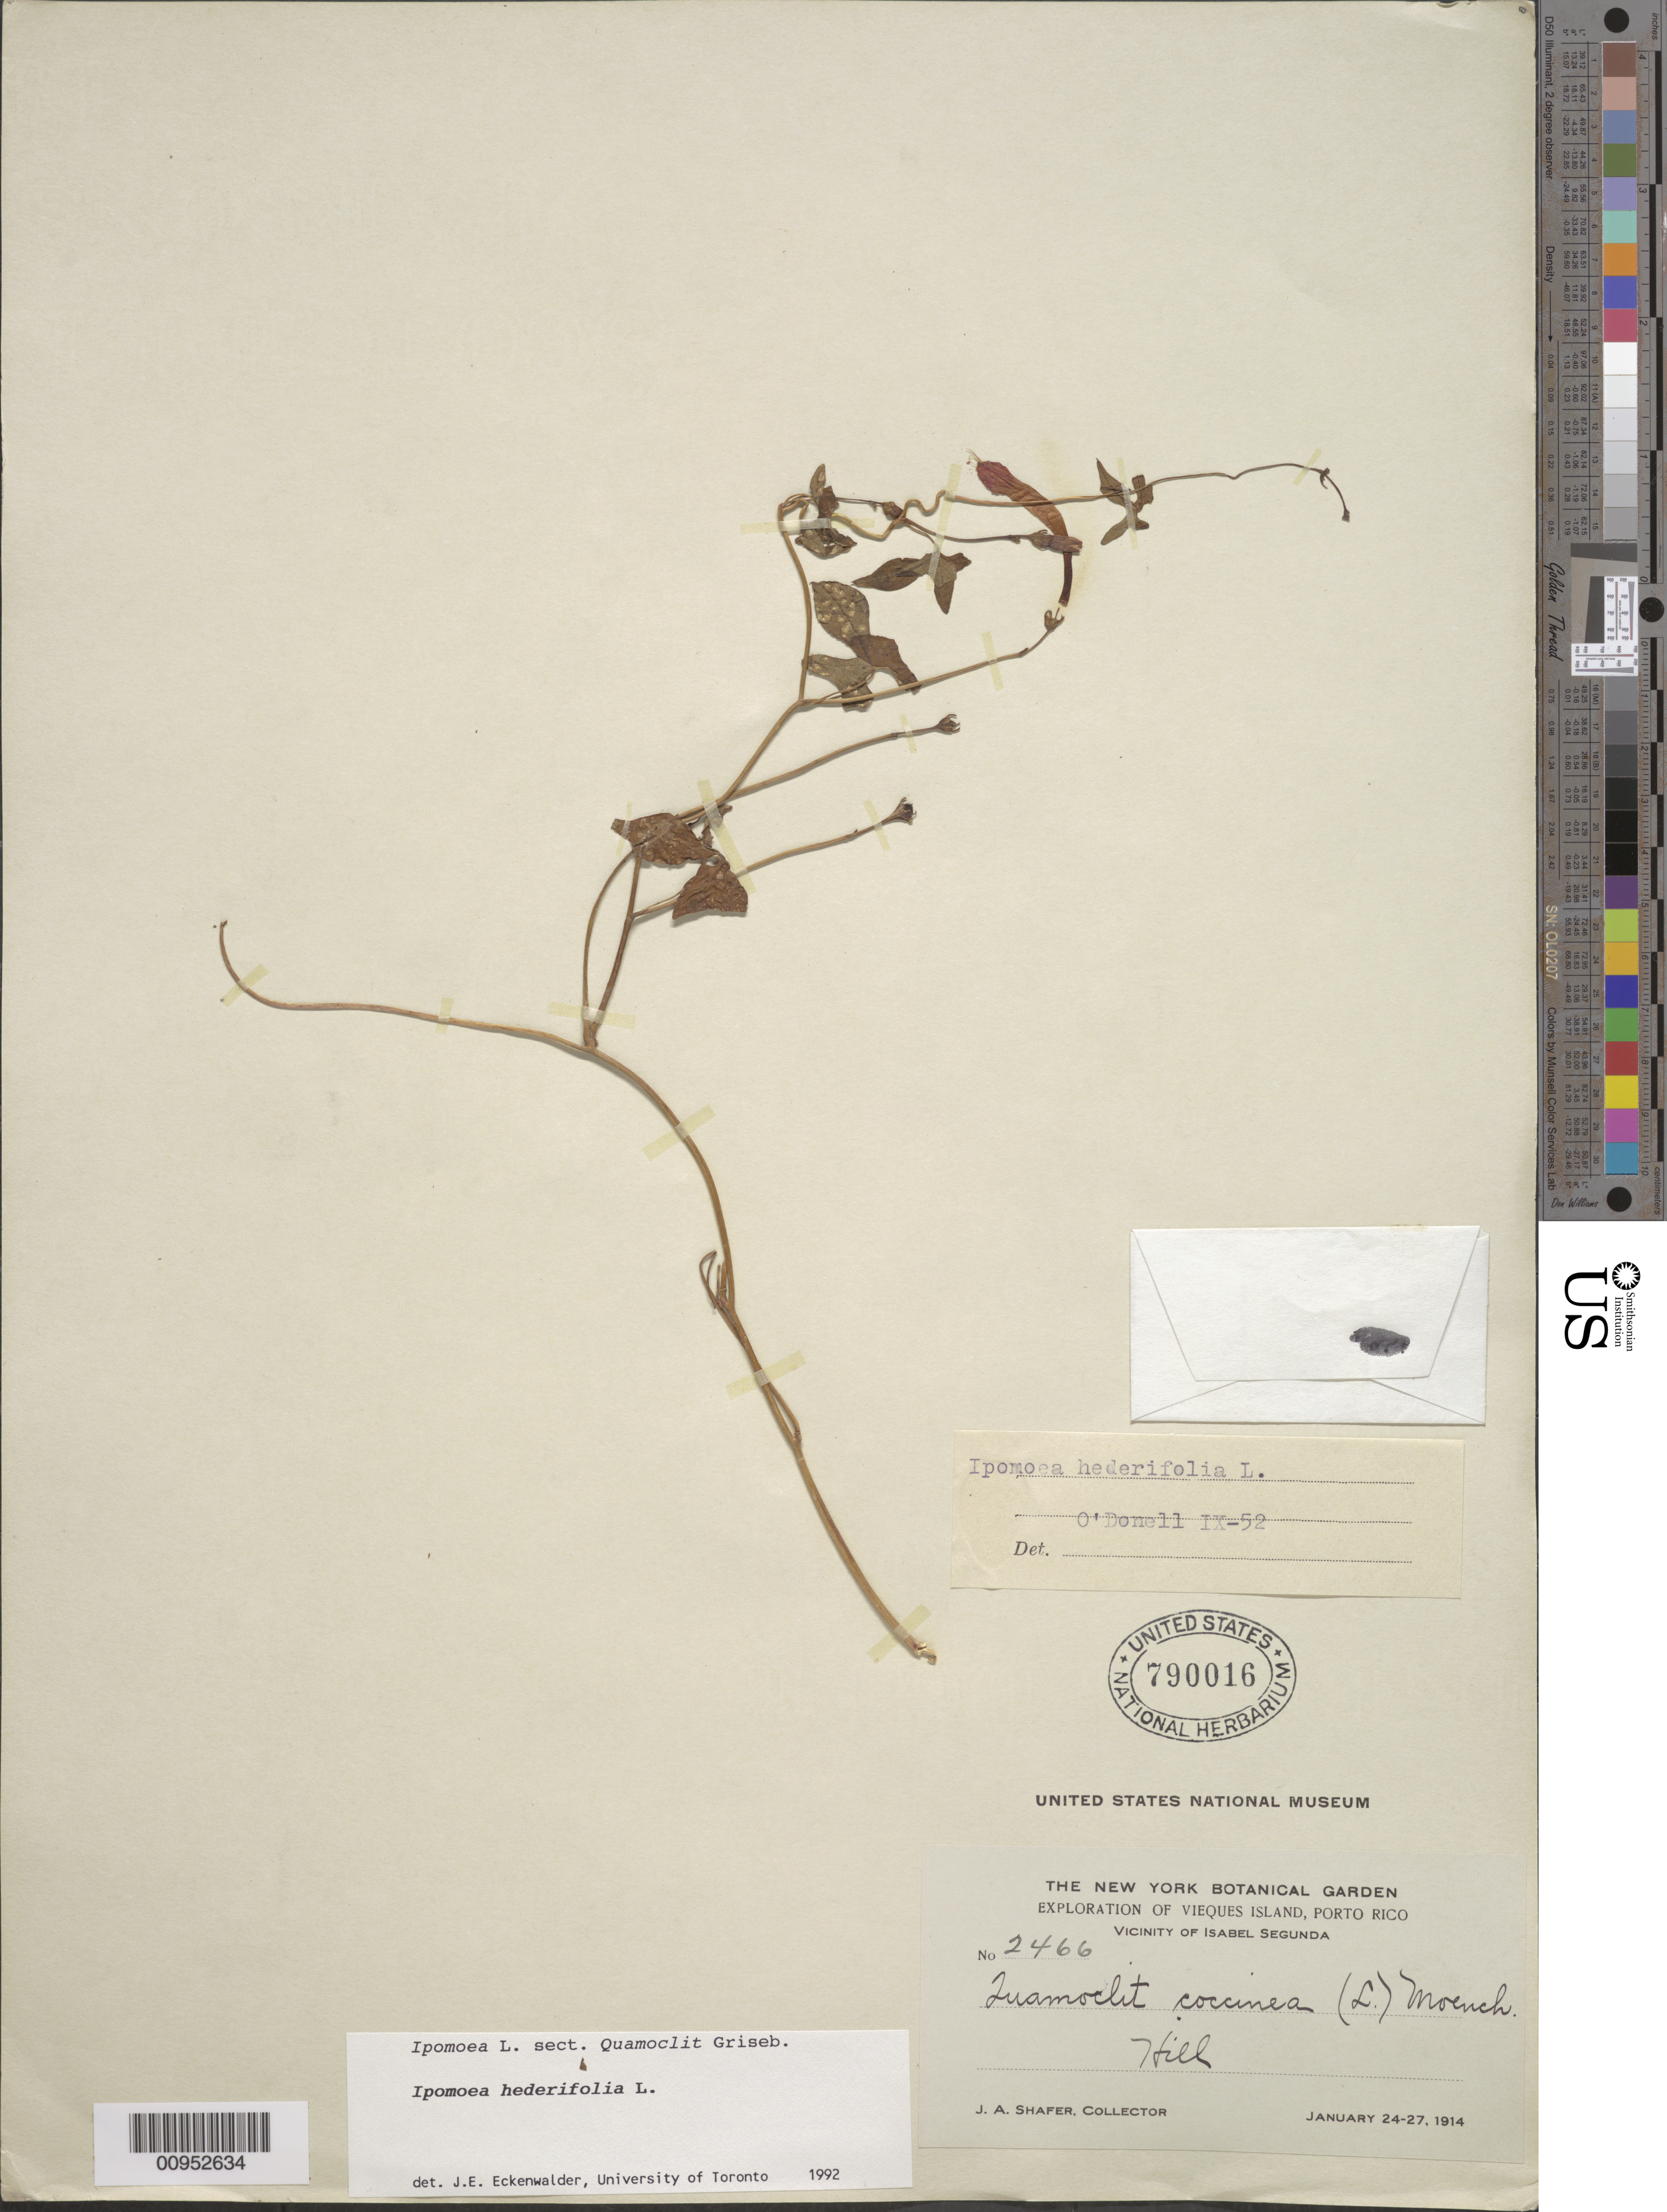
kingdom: Plantae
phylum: Tracheophyta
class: Magnoliopsida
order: Solanales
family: Convolvulaceae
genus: Ipomoea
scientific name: Ipomoea hederifolia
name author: L.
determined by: Eckenwalder, James E.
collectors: J. A. Shafer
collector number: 2466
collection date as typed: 24 Jan 1914 to 27 Jan 1914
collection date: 1914-01-24/1914-01-27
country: Puerto Rico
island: Vieques I.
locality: vicinity of Isabel Segunda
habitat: Hill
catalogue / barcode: US 790016